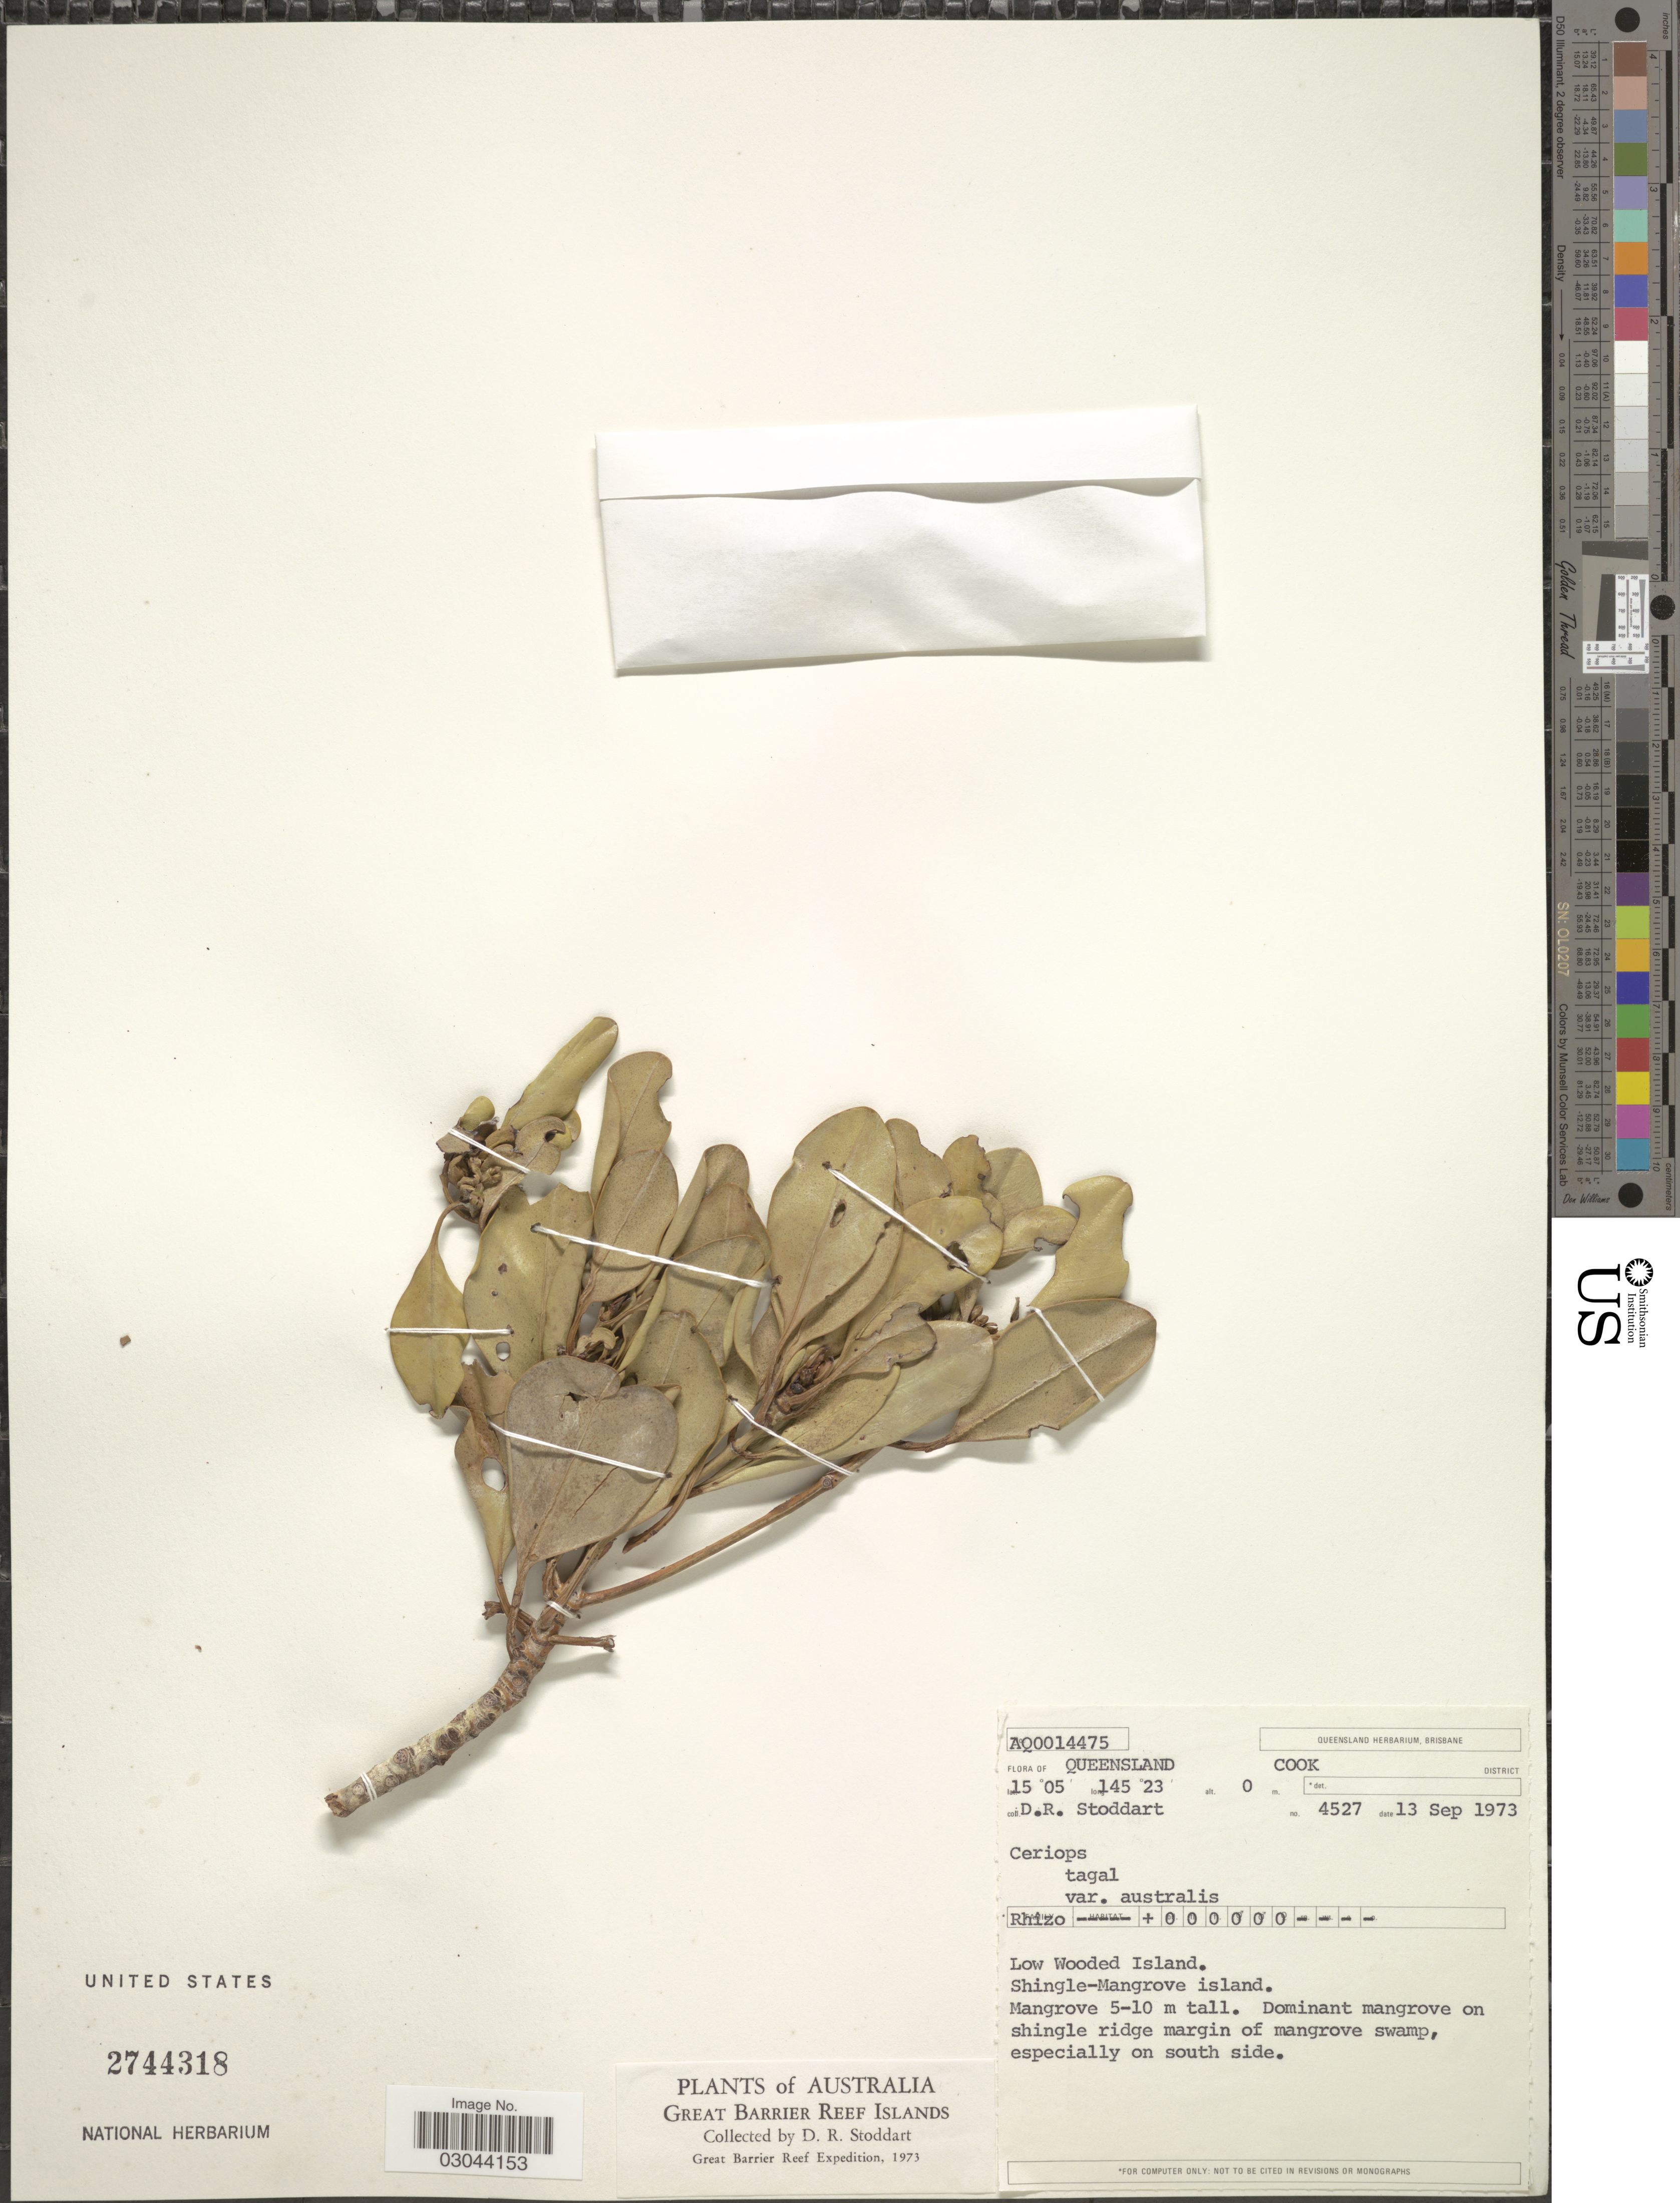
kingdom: Plantae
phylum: Tracheophyta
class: Magnoliopsida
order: Malpighiales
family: Rhizophoraceae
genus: Ceriops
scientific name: Ceriops tagal var. australis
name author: C.T. White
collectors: D. R. Stoddart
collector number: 4527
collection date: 1973-09-13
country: Australia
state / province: Queensland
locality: Cook District. Low Wooded Island. Shingle-Mangrove island. Great Barrier Reef Islands.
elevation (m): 0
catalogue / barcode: US 2744318